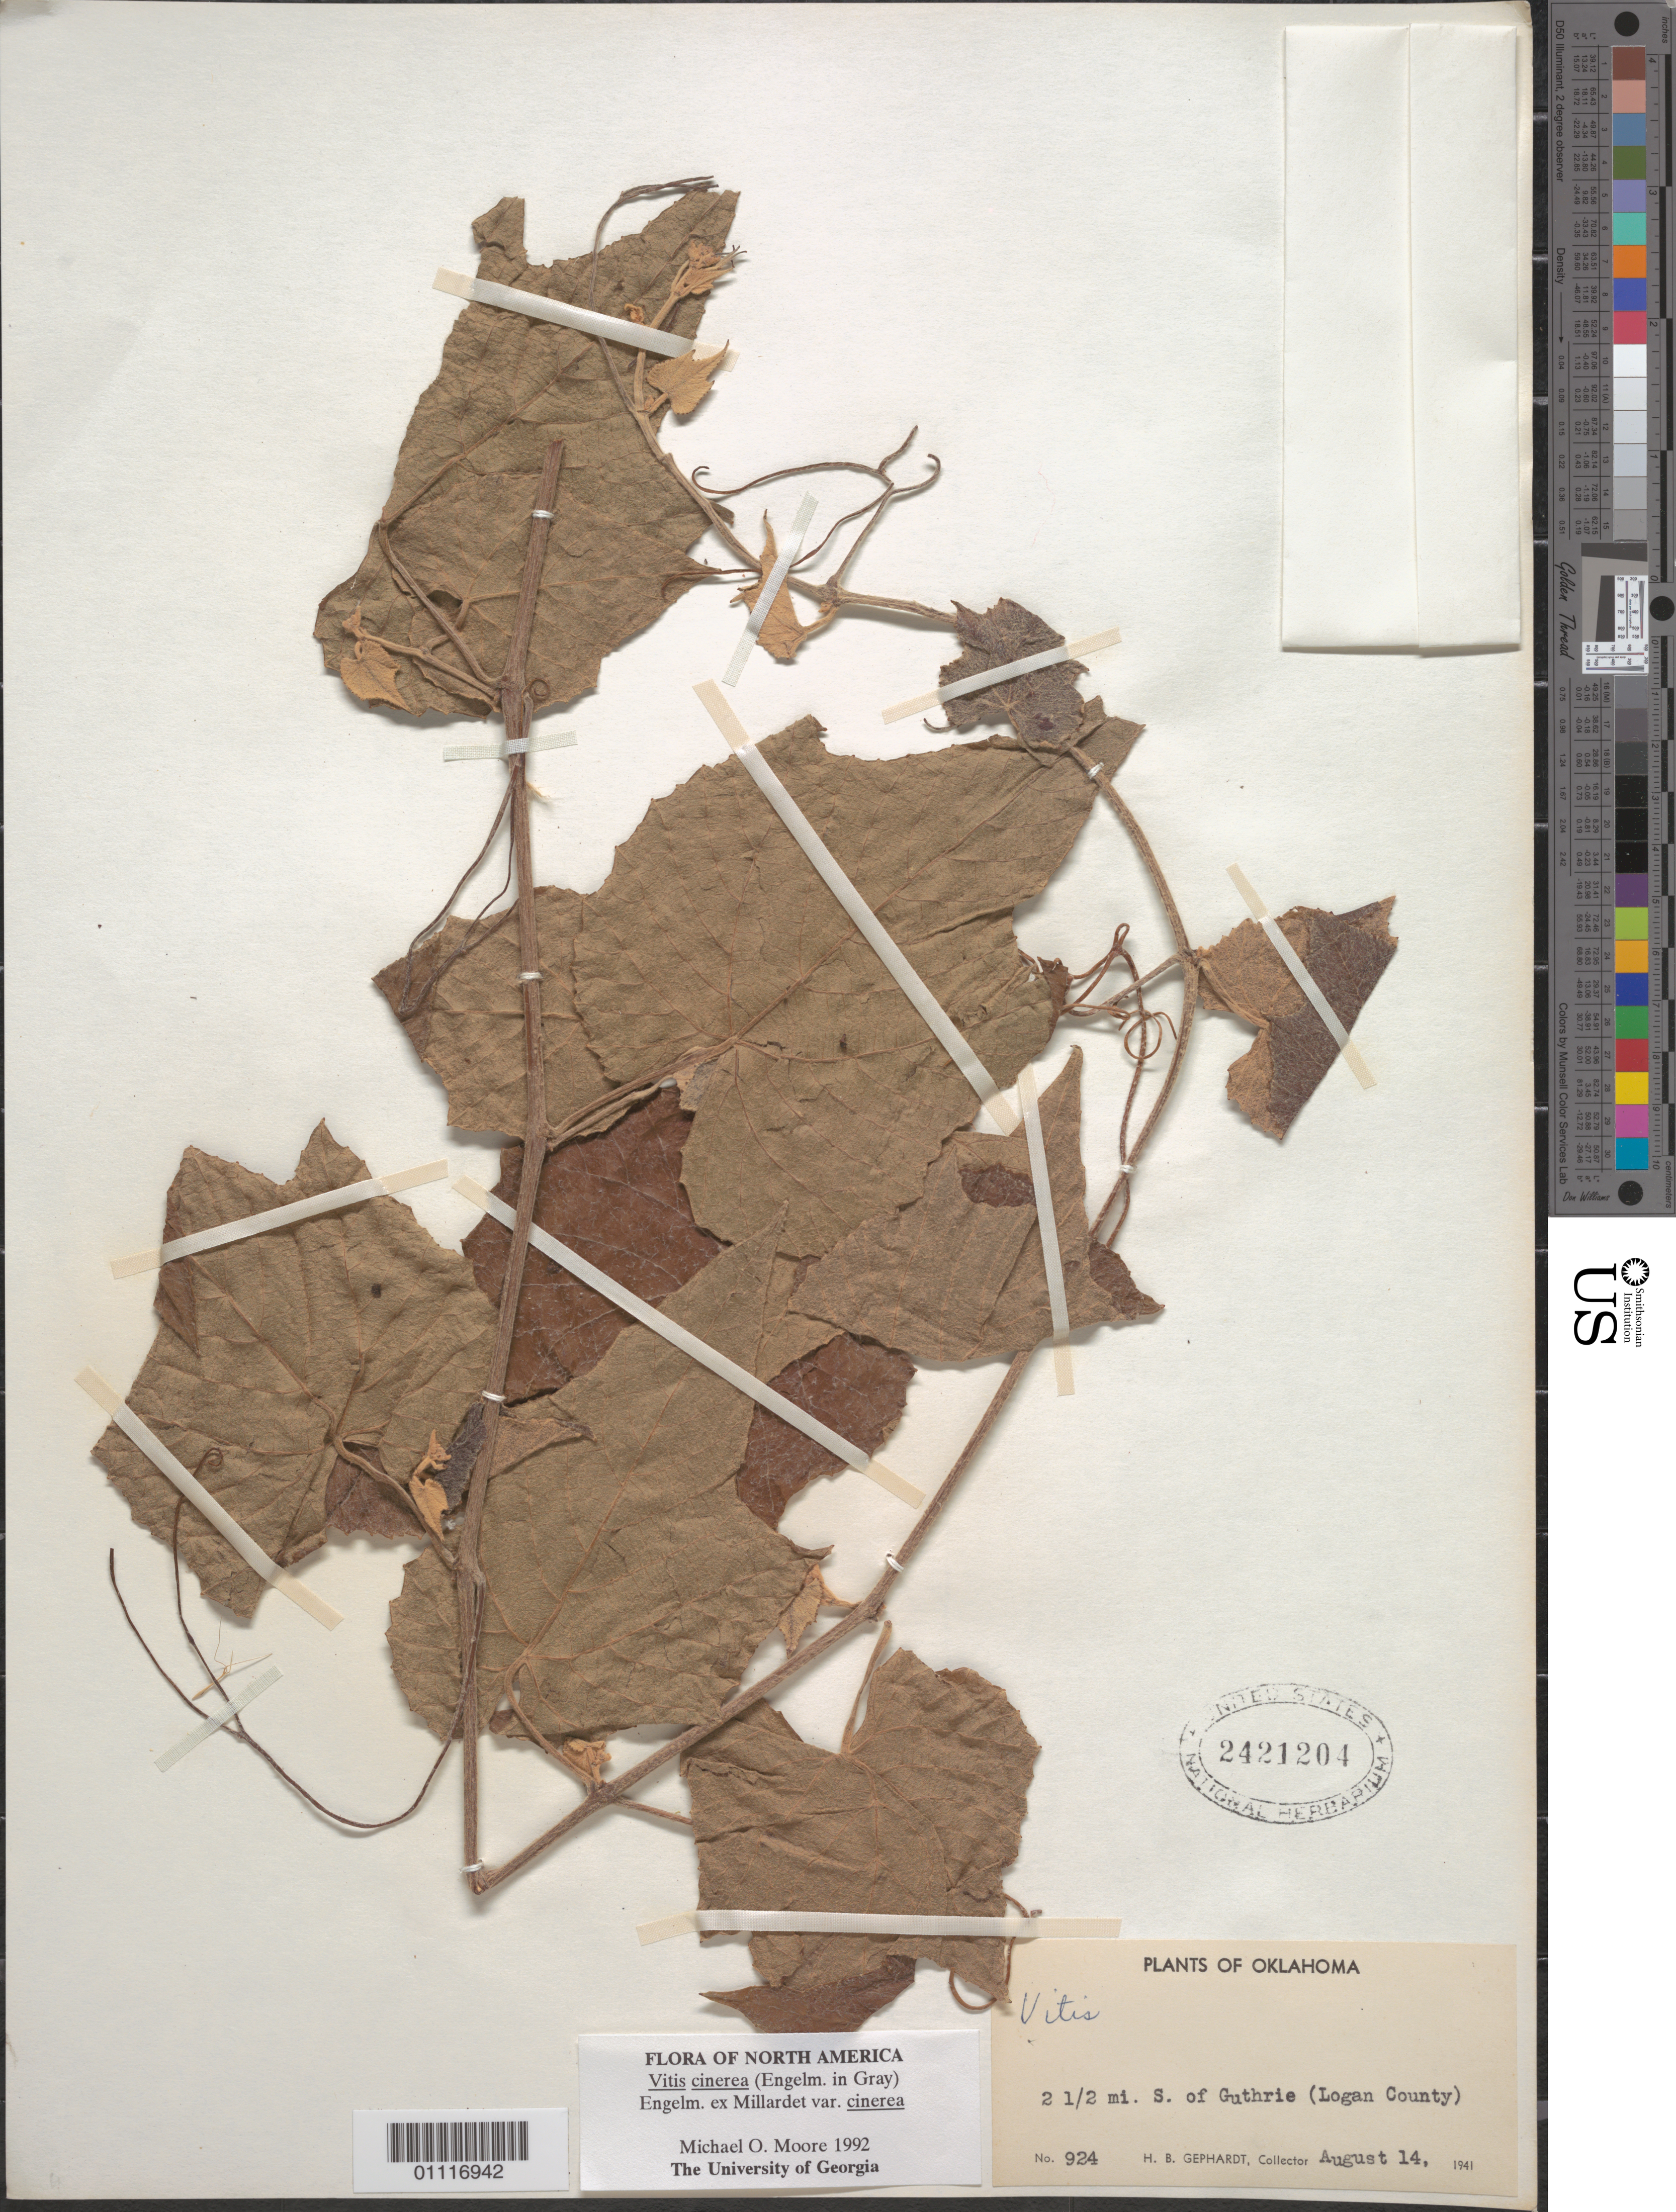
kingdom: Plantae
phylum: Tracheophyta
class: Magnoliopsida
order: Vitales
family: Vitaceae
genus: Vitis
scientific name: Vitis cinerea var. cinerea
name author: (Engelm.) Engelm. ex Millardet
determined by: Moore, M. O.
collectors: H. Gephardt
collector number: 924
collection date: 1941-08-14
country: United States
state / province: Oklahoma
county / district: Logan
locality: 2 1/2 mi. S. of Guthrie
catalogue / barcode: US 2421204